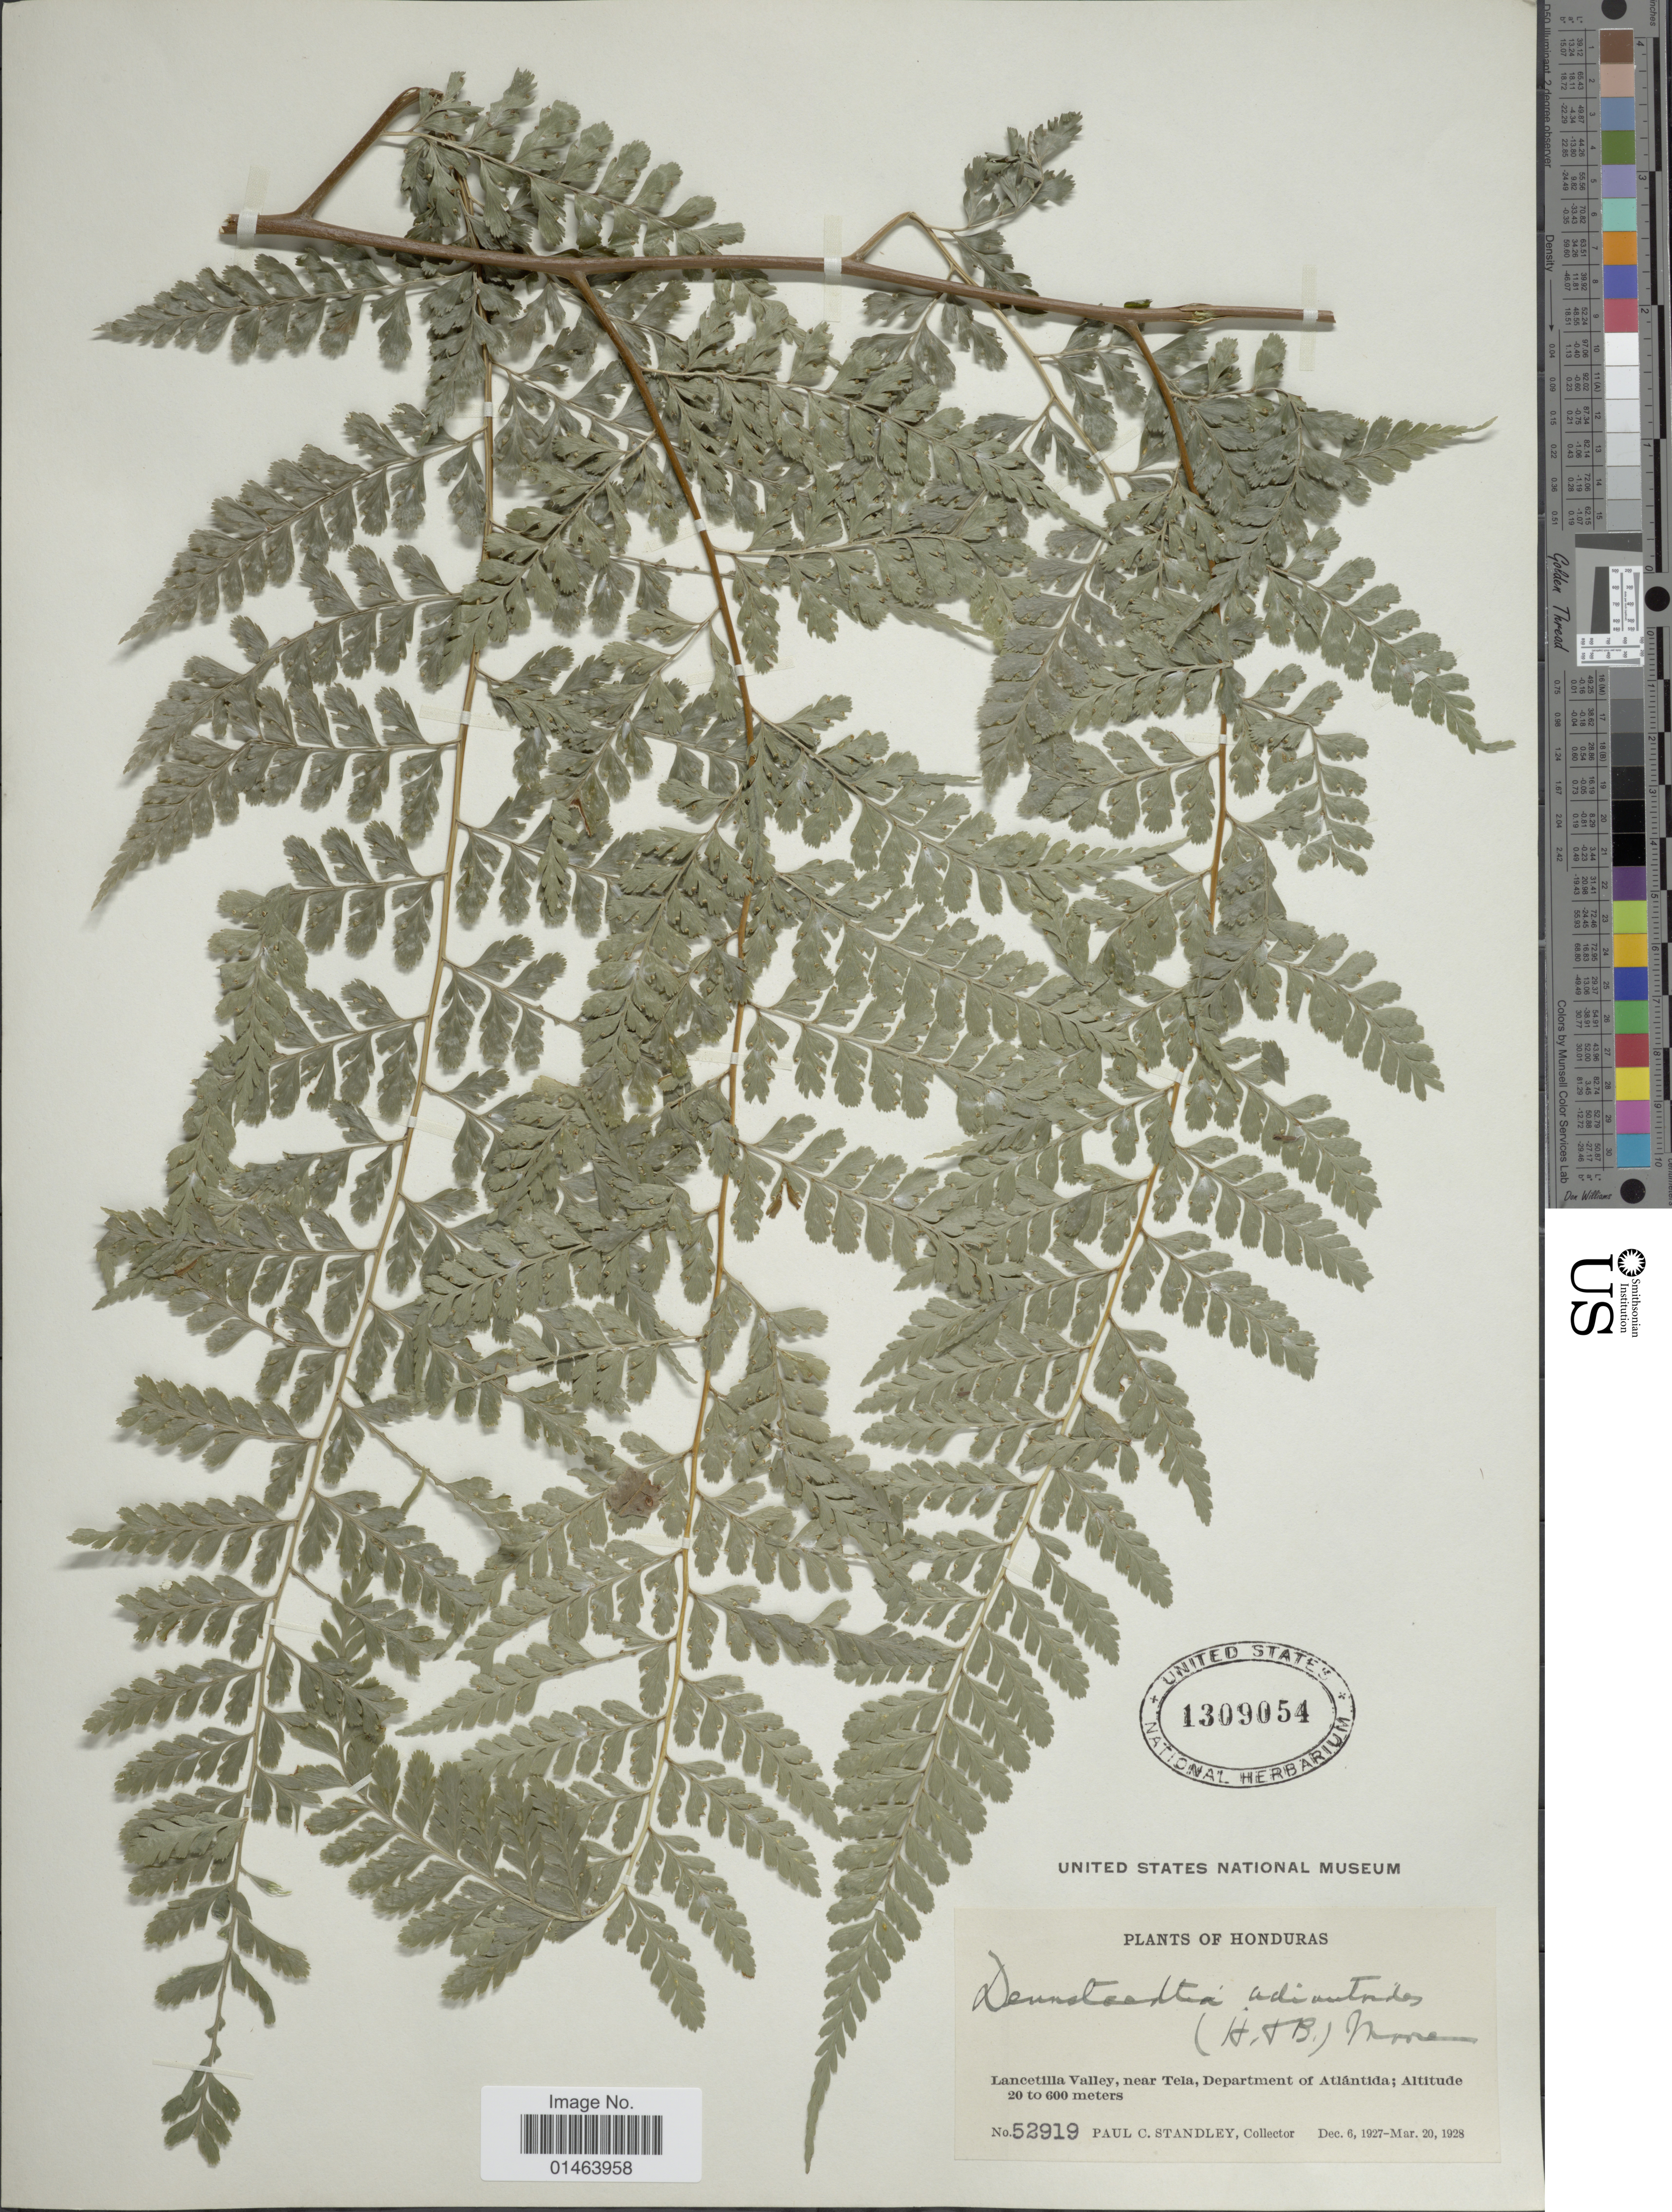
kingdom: Plantae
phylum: Tracheophyta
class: Polypodiopsida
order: Polypodiales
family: Dennstaedtiaceae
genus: Dennstaedtia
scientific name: Dennstaedtia bipinnata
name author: (Cav.) Maxon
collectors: P. C. Standley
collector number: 52919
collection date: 1927-12-06/1928-03-20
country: Honduras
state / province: Atlántida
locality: Honduras, Lancetilla Valley, near Tila.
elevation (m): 20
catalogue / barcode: US 1309054